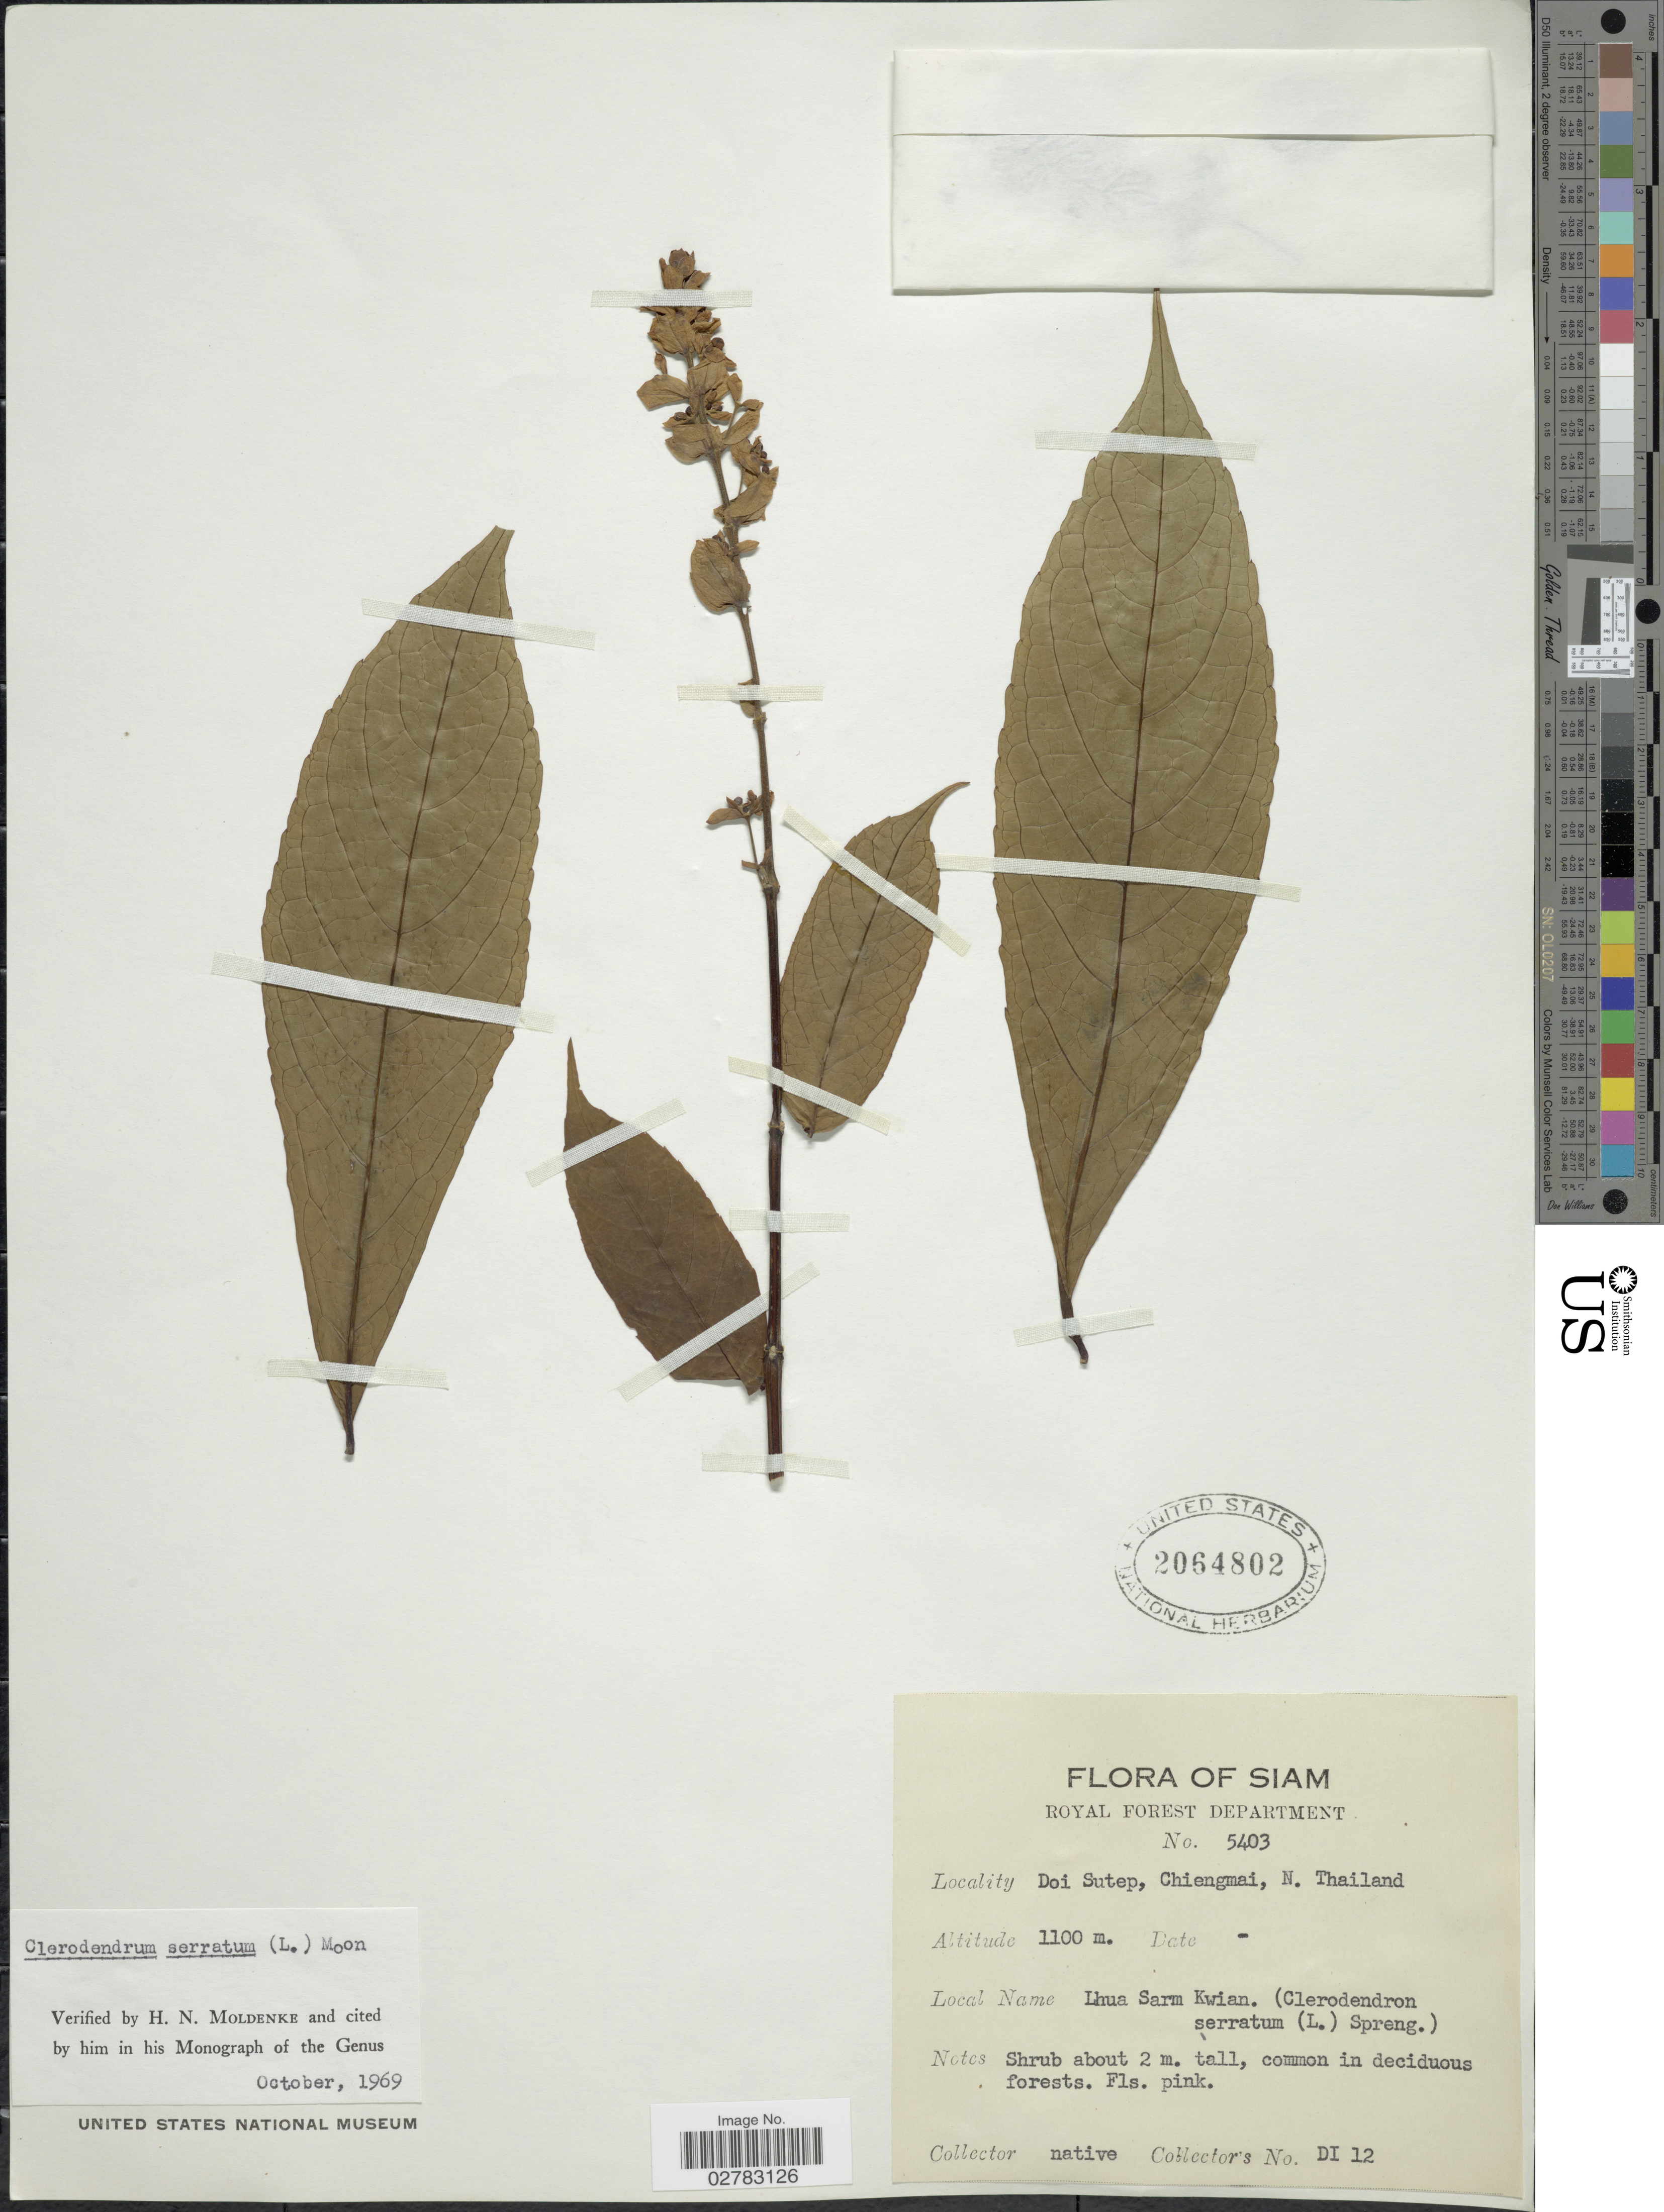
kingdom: Plantae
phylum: Tracheophyta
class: Magnoliopsida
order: Lamiales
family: Lamiaceae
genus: Clerodendrum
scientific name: Clerodendrum serratum var. serratum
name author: (L.) Moon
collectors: Native collectors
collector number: DI12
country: Thailand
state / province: Chiang Mai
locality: Siam. Royal Forest Department. Doi Sutep, Chiengmai, N. Thailand.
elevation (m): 1100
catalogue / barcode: US 2064802